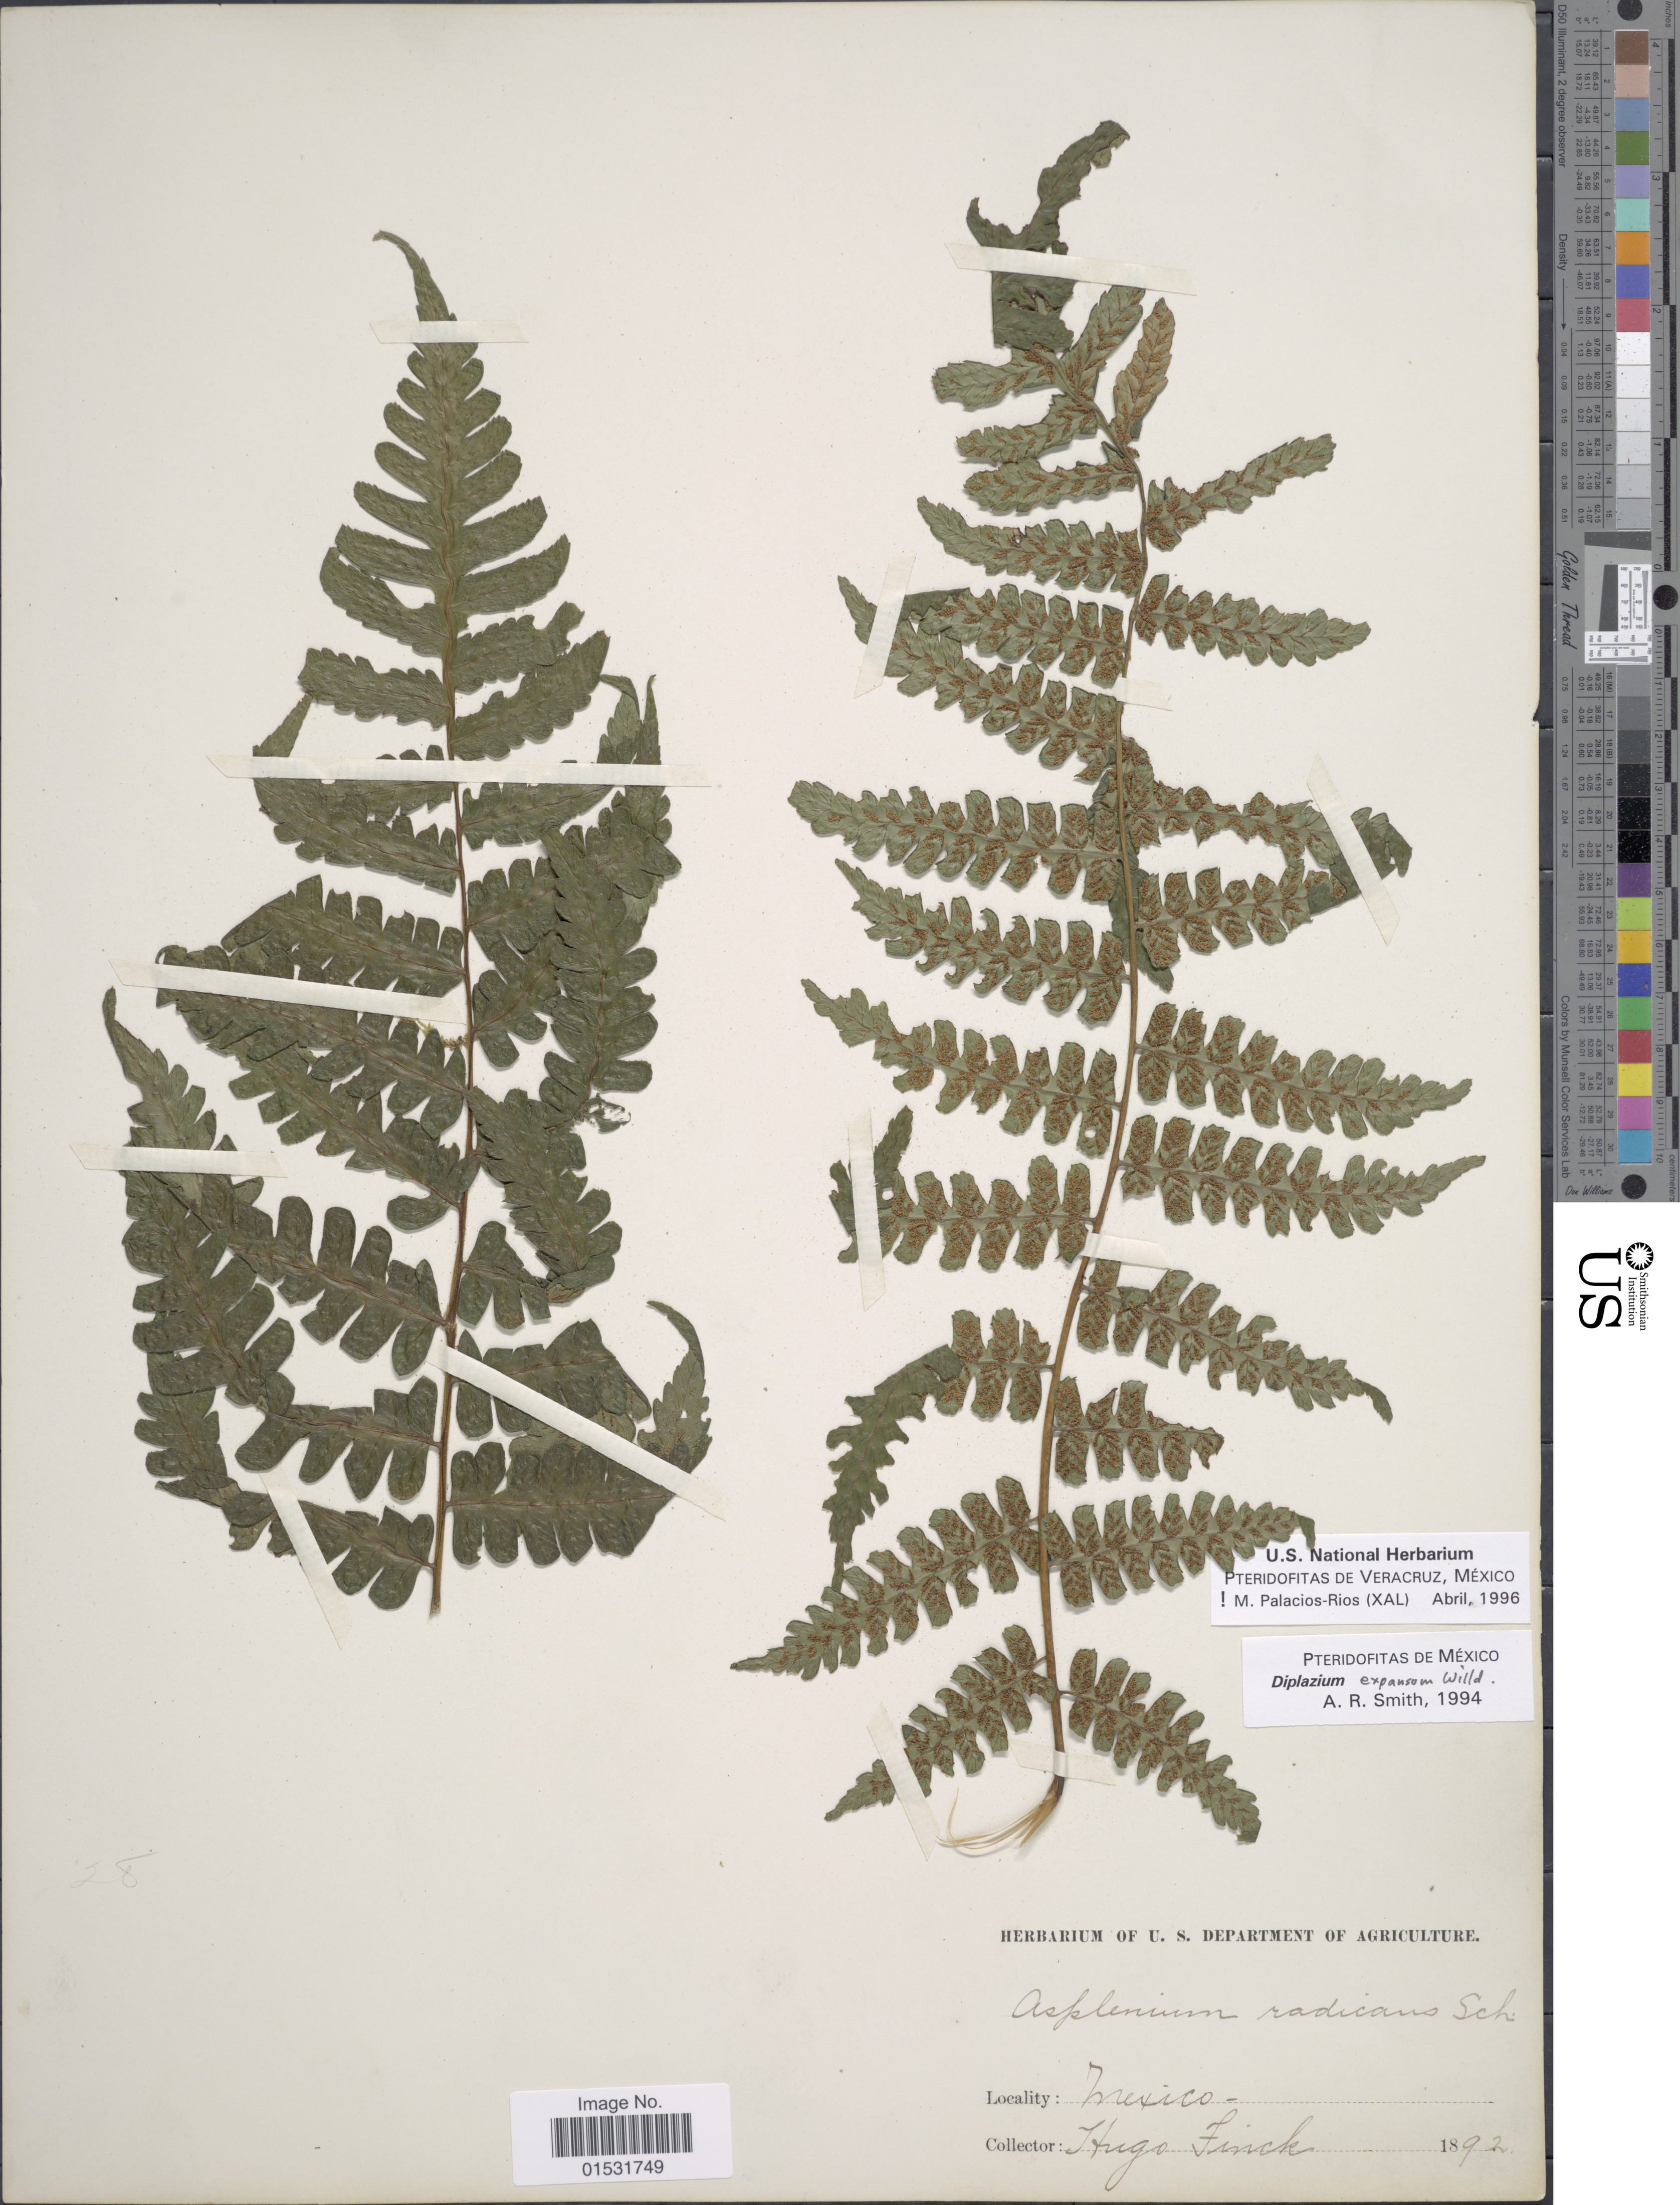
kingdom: Plantae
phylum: Tracheophyta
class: Polypodiopsida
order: Polypodiales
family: Athyriaceae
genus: Diplazium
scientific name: Diplazium hians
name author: Kunze ex Klotzsch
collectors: H. Finck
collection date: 1892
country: Mexico